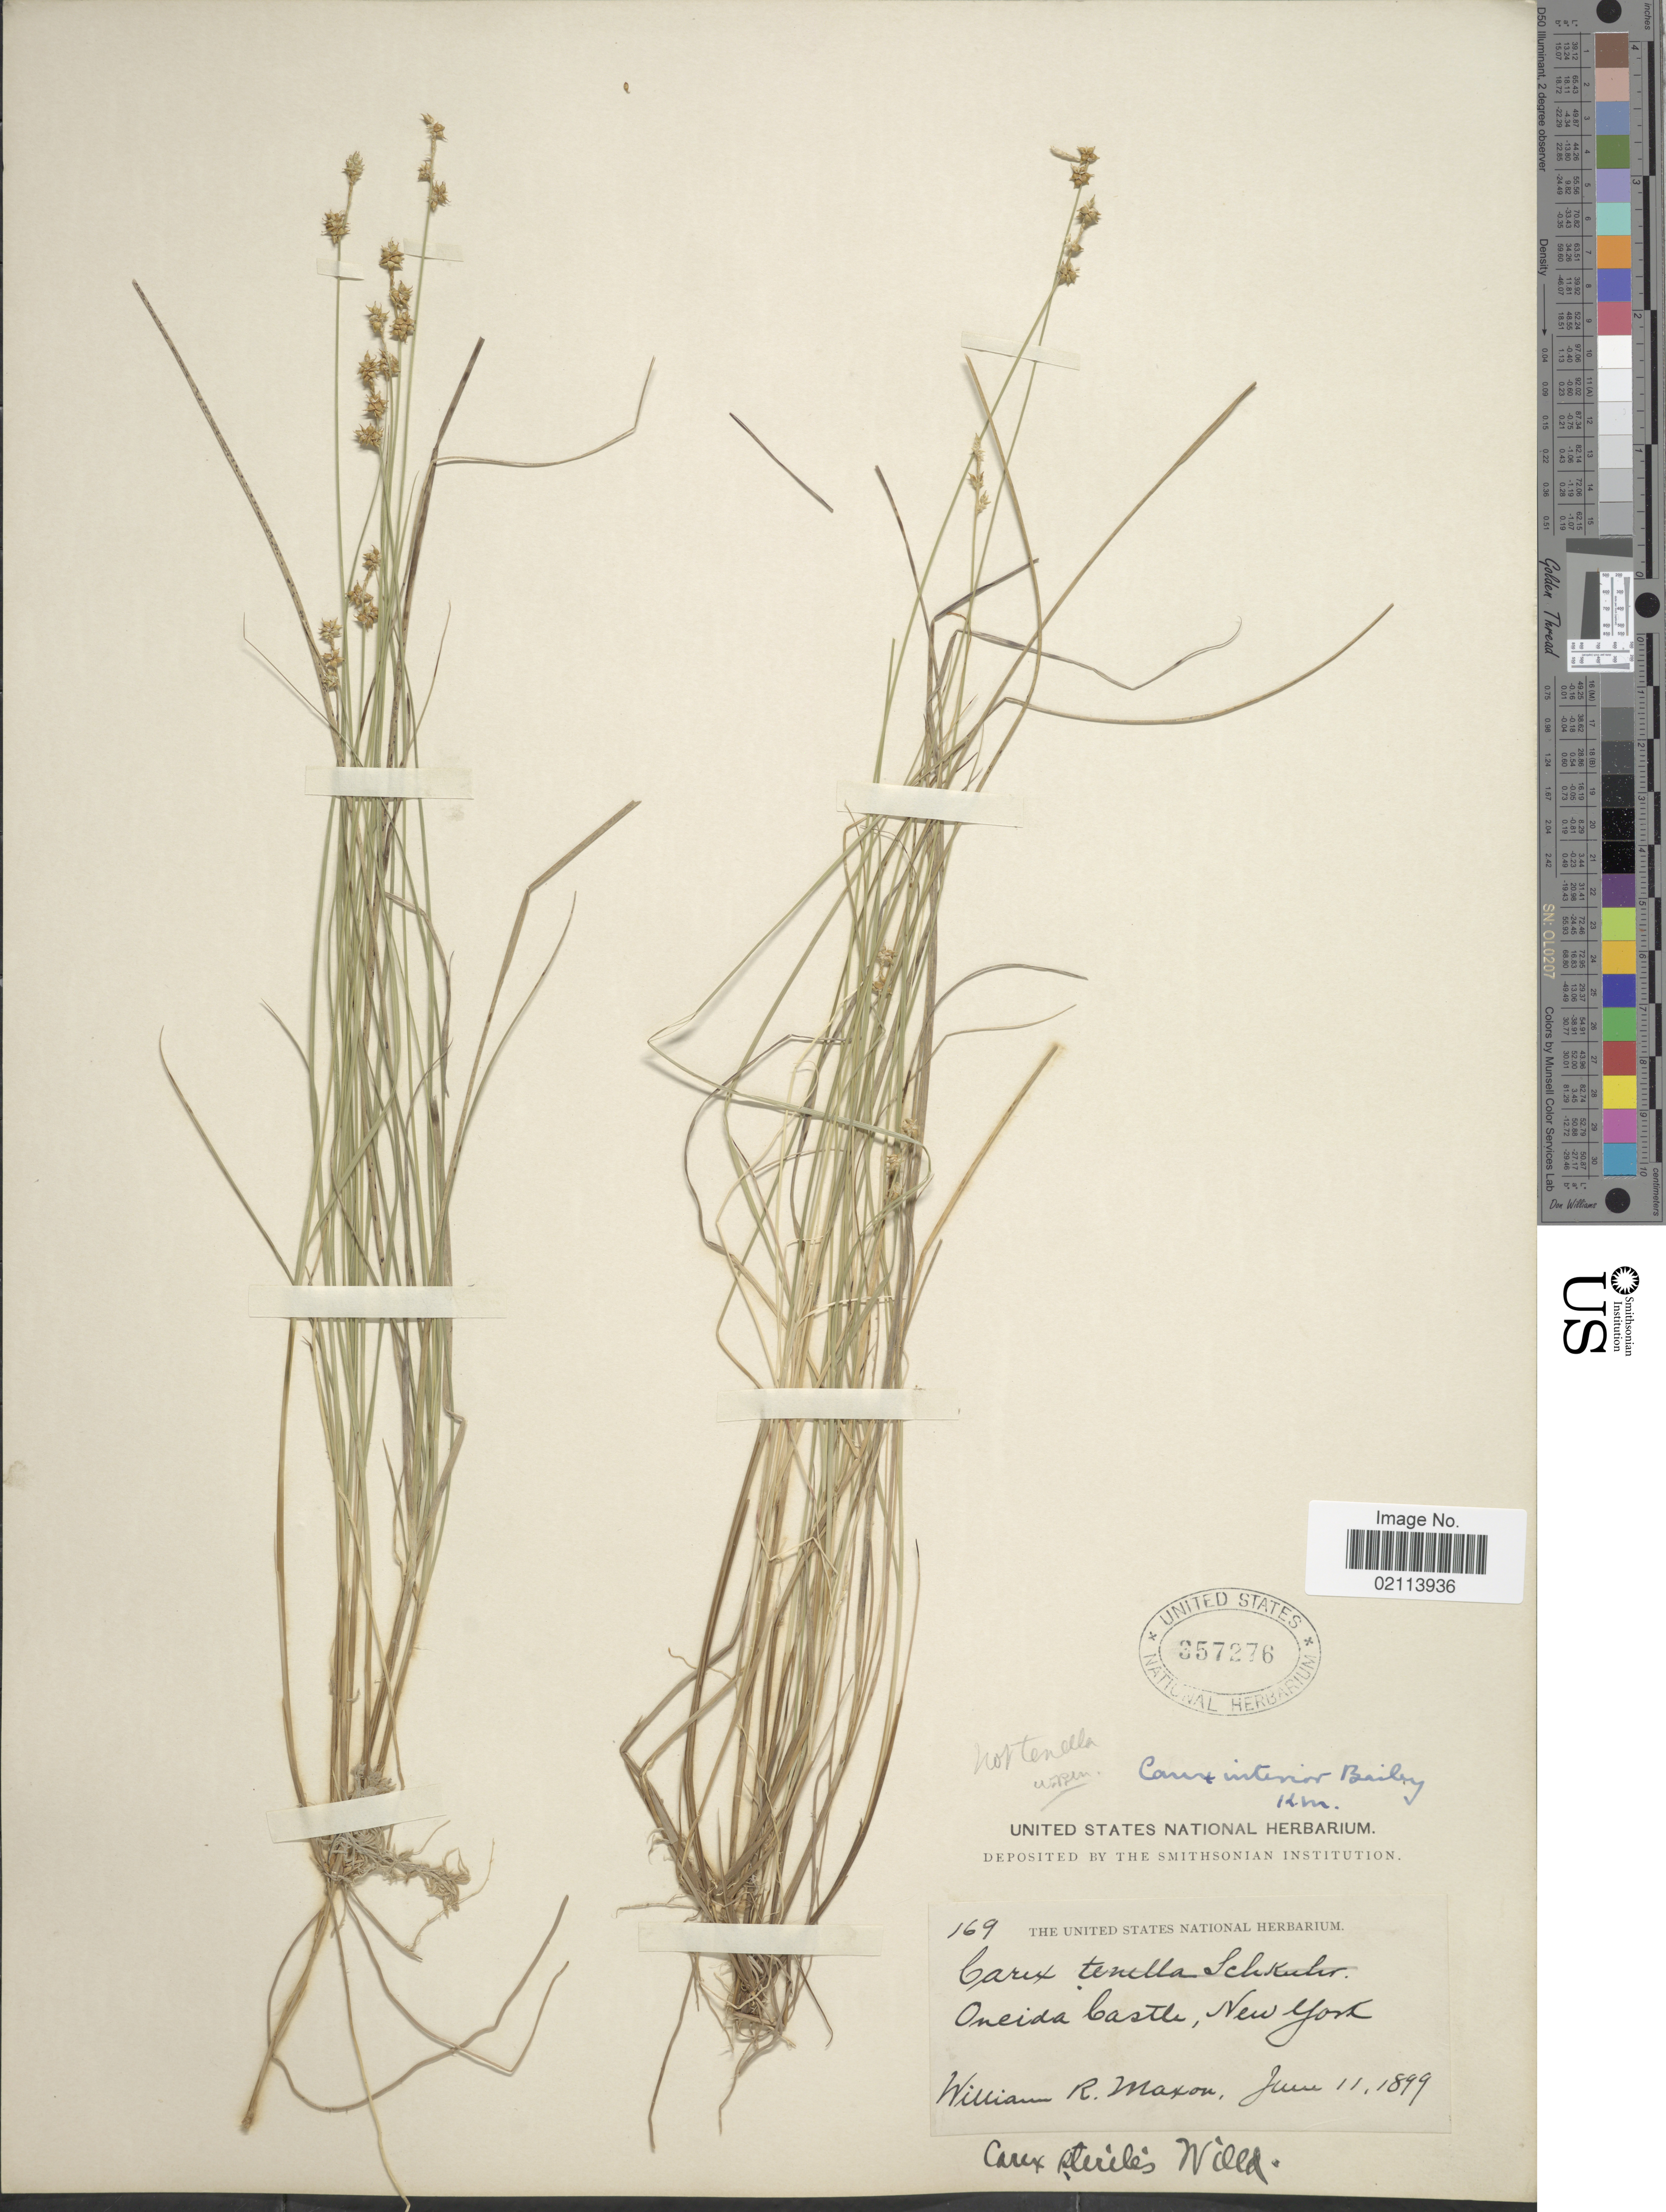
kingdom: Plantae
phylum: Tracheophyta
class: Liliopsida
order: Poales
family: Cyperaceae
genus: Carex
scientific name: Carex interior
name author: L.H. Bailey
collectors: W. R. Maxon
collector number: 169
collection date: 1899-06-11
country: United States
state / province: New York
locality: Oneida Castle.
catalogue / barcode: US 357276